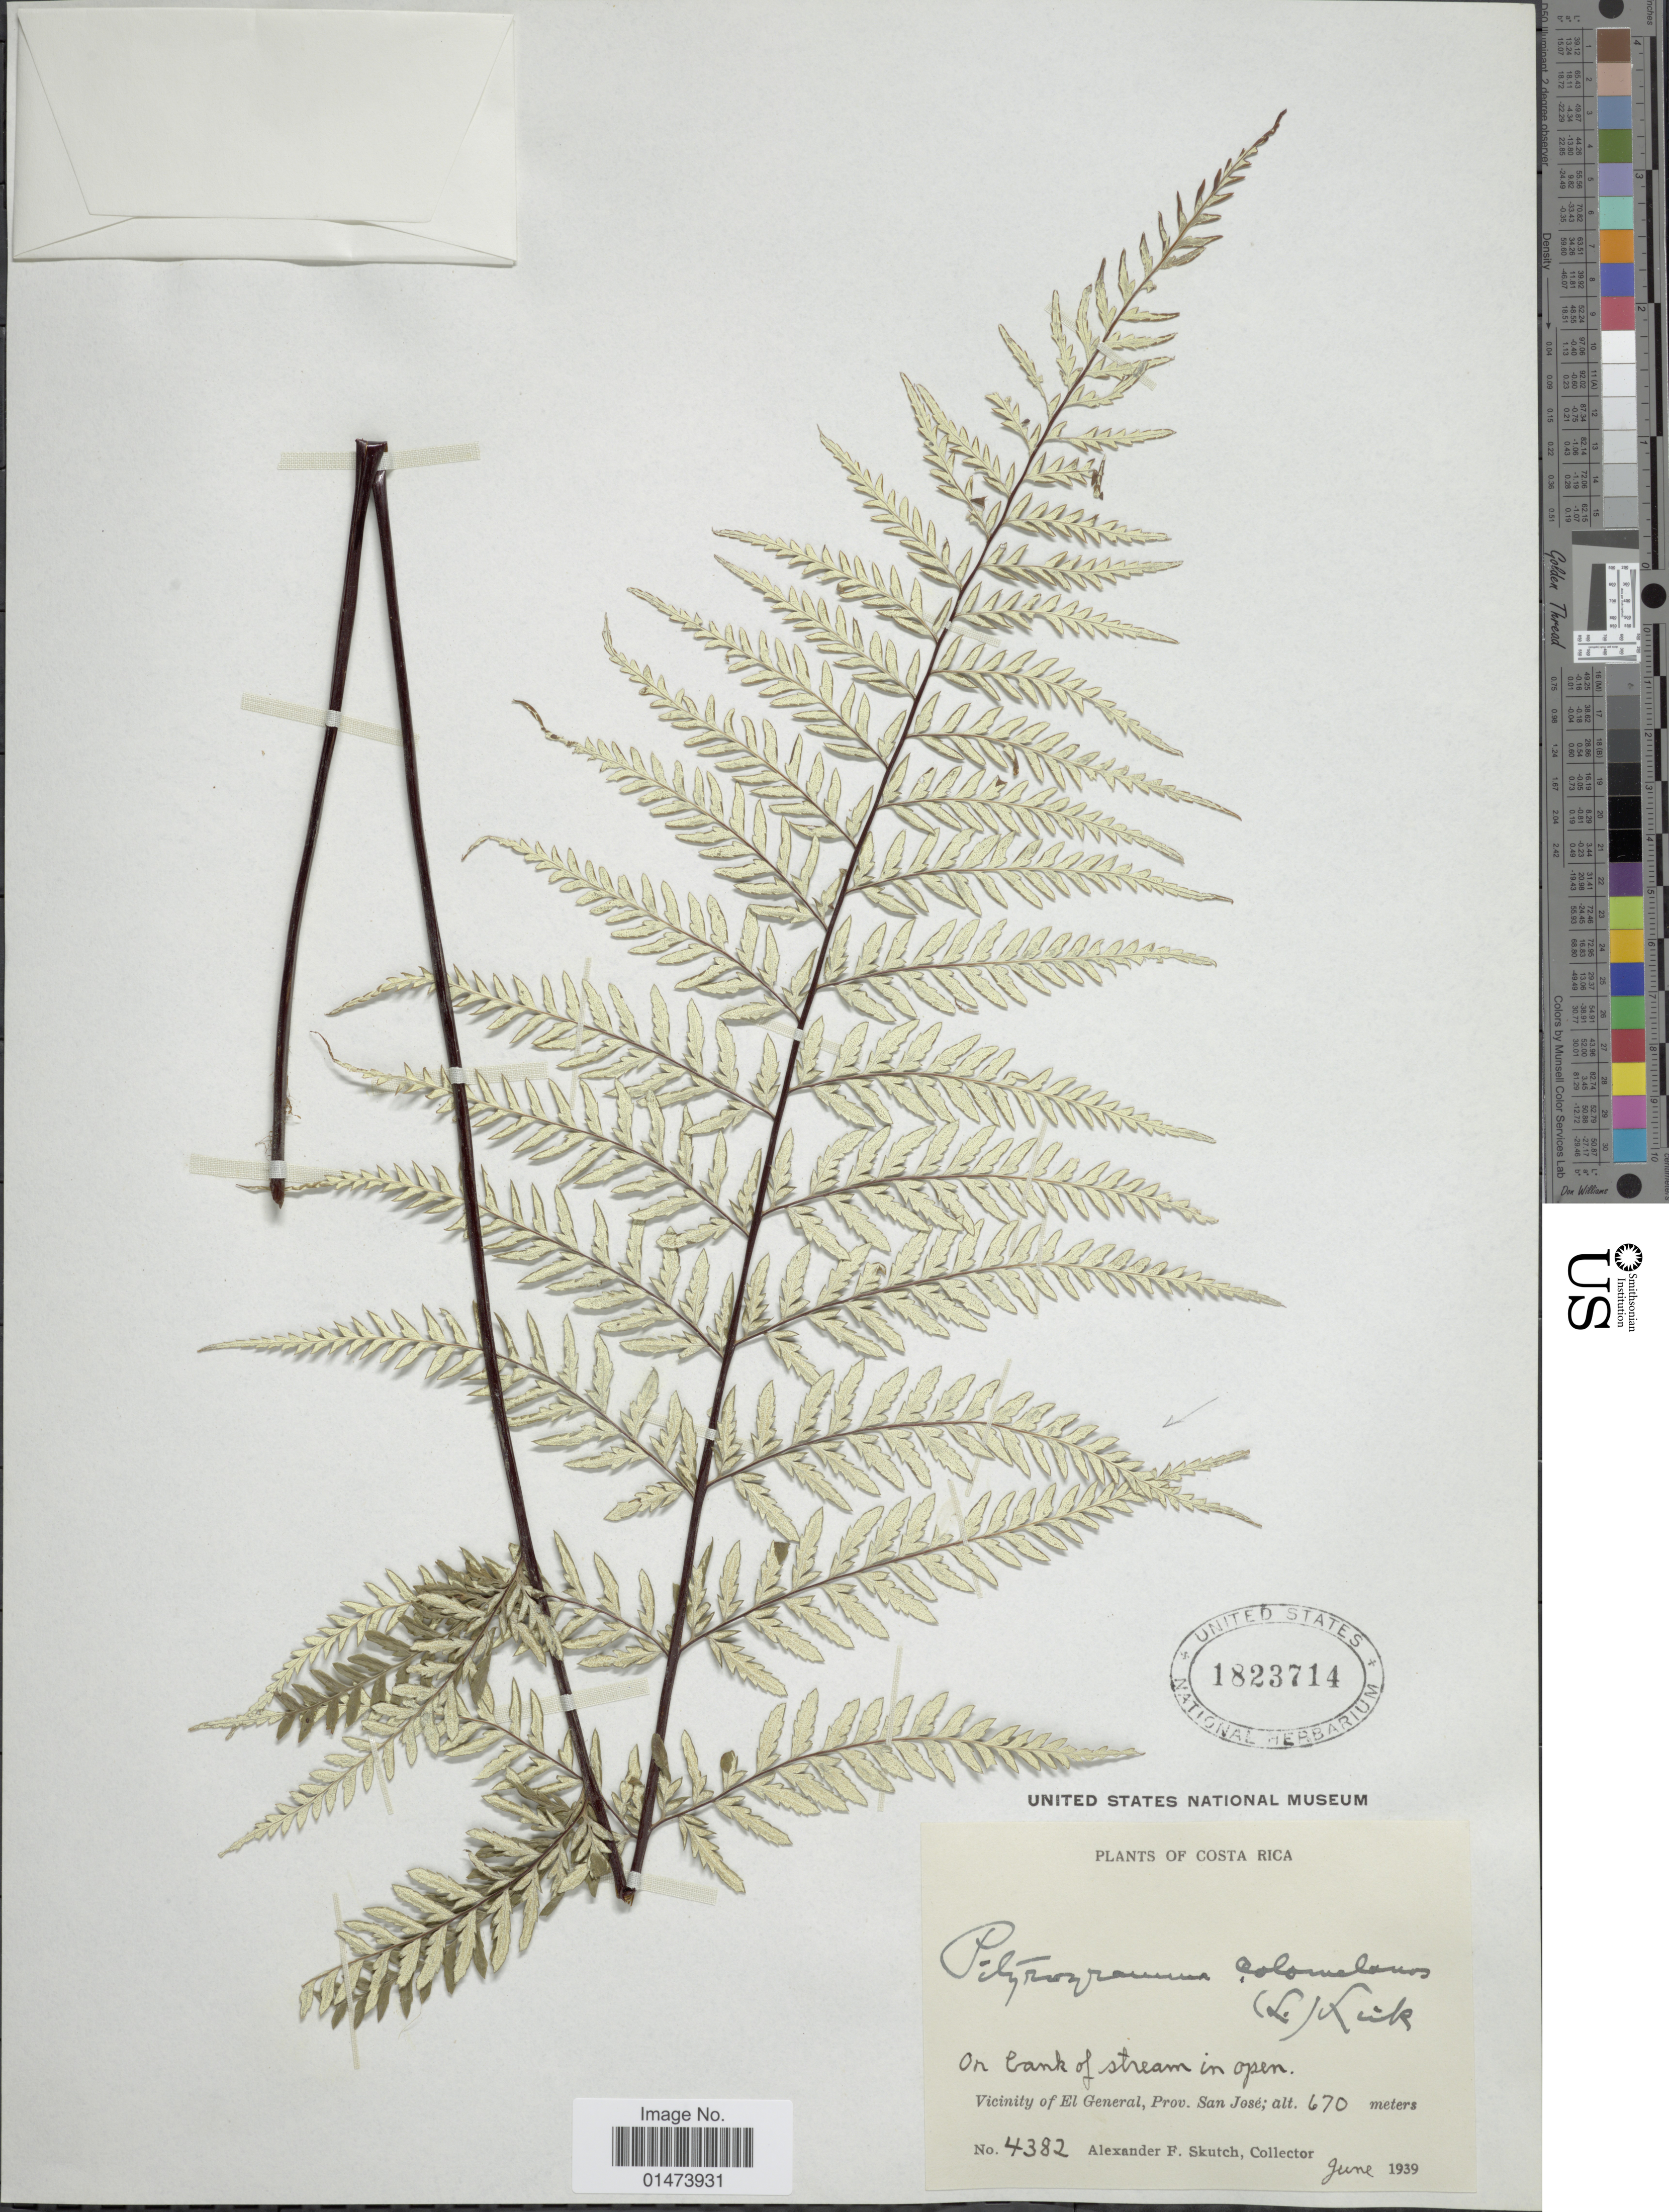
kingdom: Plantae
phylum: Tracheophyta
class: Polypodiopsida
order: Polypodiales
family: Pteridaceae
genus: Pityrogramma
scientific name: Pityrogramma calomelanos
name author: (L.) Link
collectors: A. F. Skutch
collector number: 4382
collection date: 1939-06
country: Costa Rica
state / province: San José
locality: Vicinity of El General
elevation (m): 670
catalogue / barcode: US 1823714